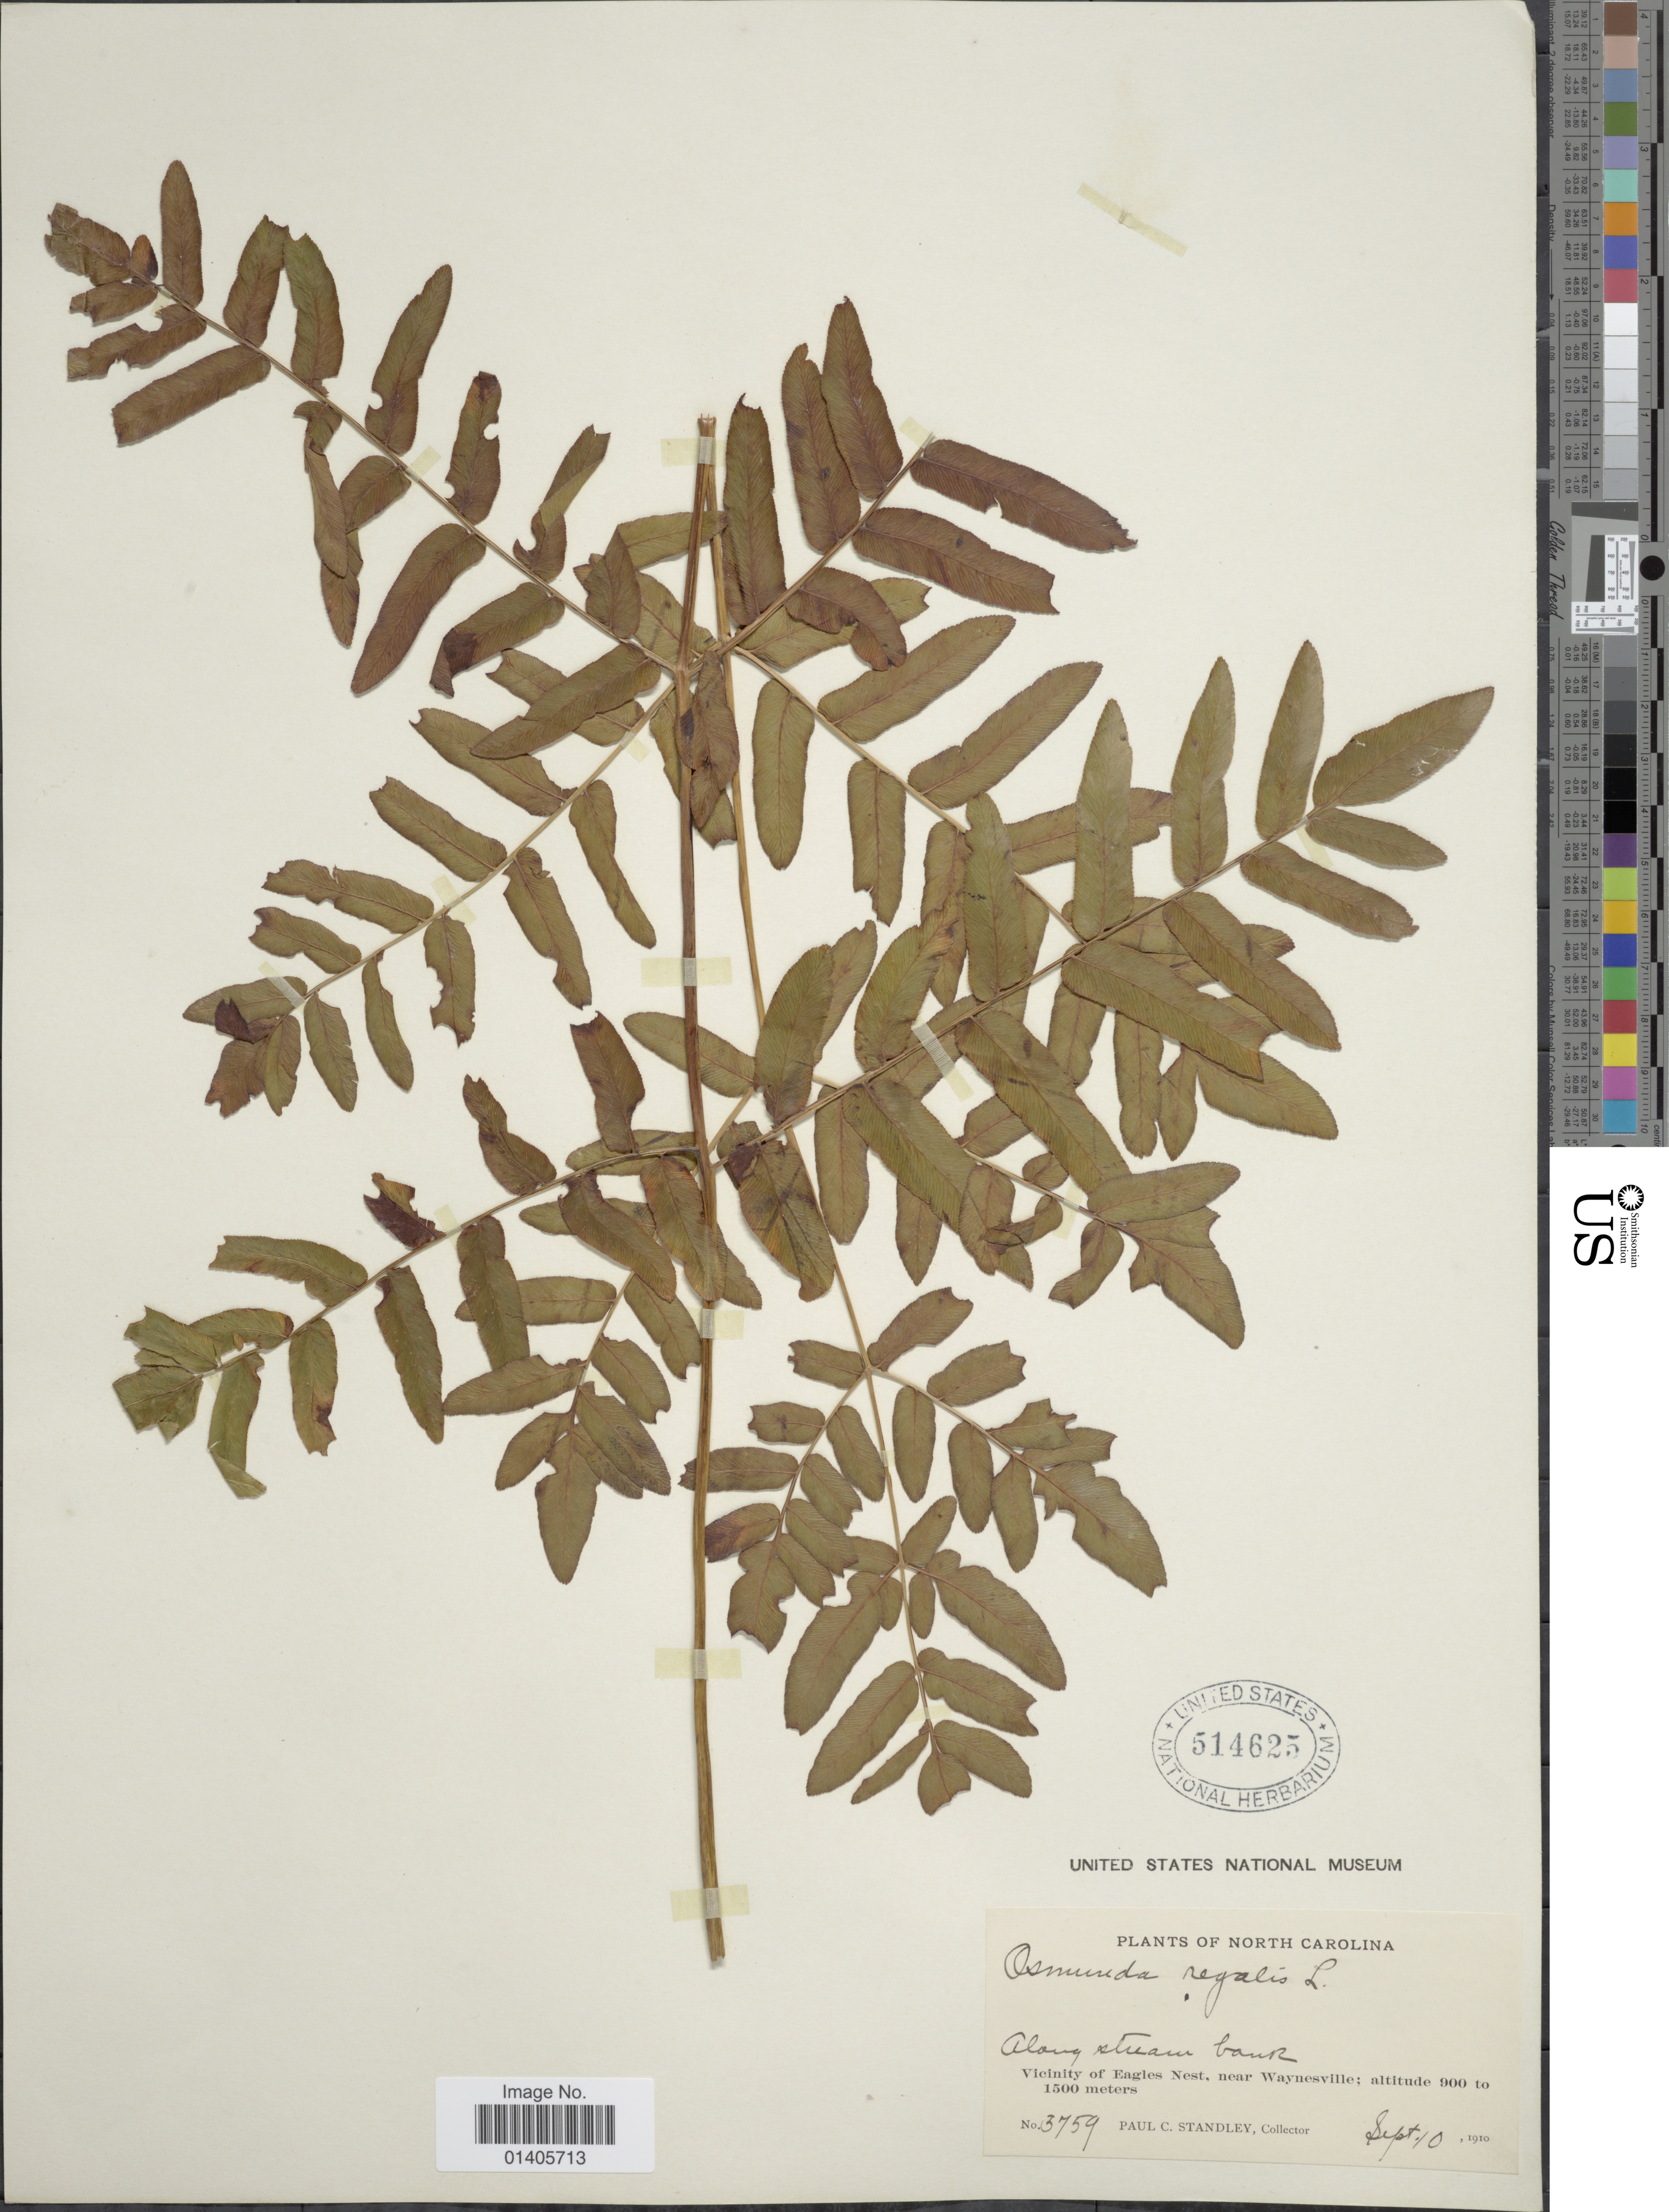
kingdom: Plantae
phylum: Tracheophyta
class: Polypodiopsida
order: Osmundales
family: Osmundaceae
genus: Osmunda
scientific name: Osmunda regalis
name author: L.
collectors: P. C. Standley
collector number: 3759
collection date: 1910-09-10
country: United States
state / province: North Carolina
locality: Along stream bank, Vicinity of Eagles Nest, near Waynesville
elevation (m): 900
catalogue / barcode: US 514625